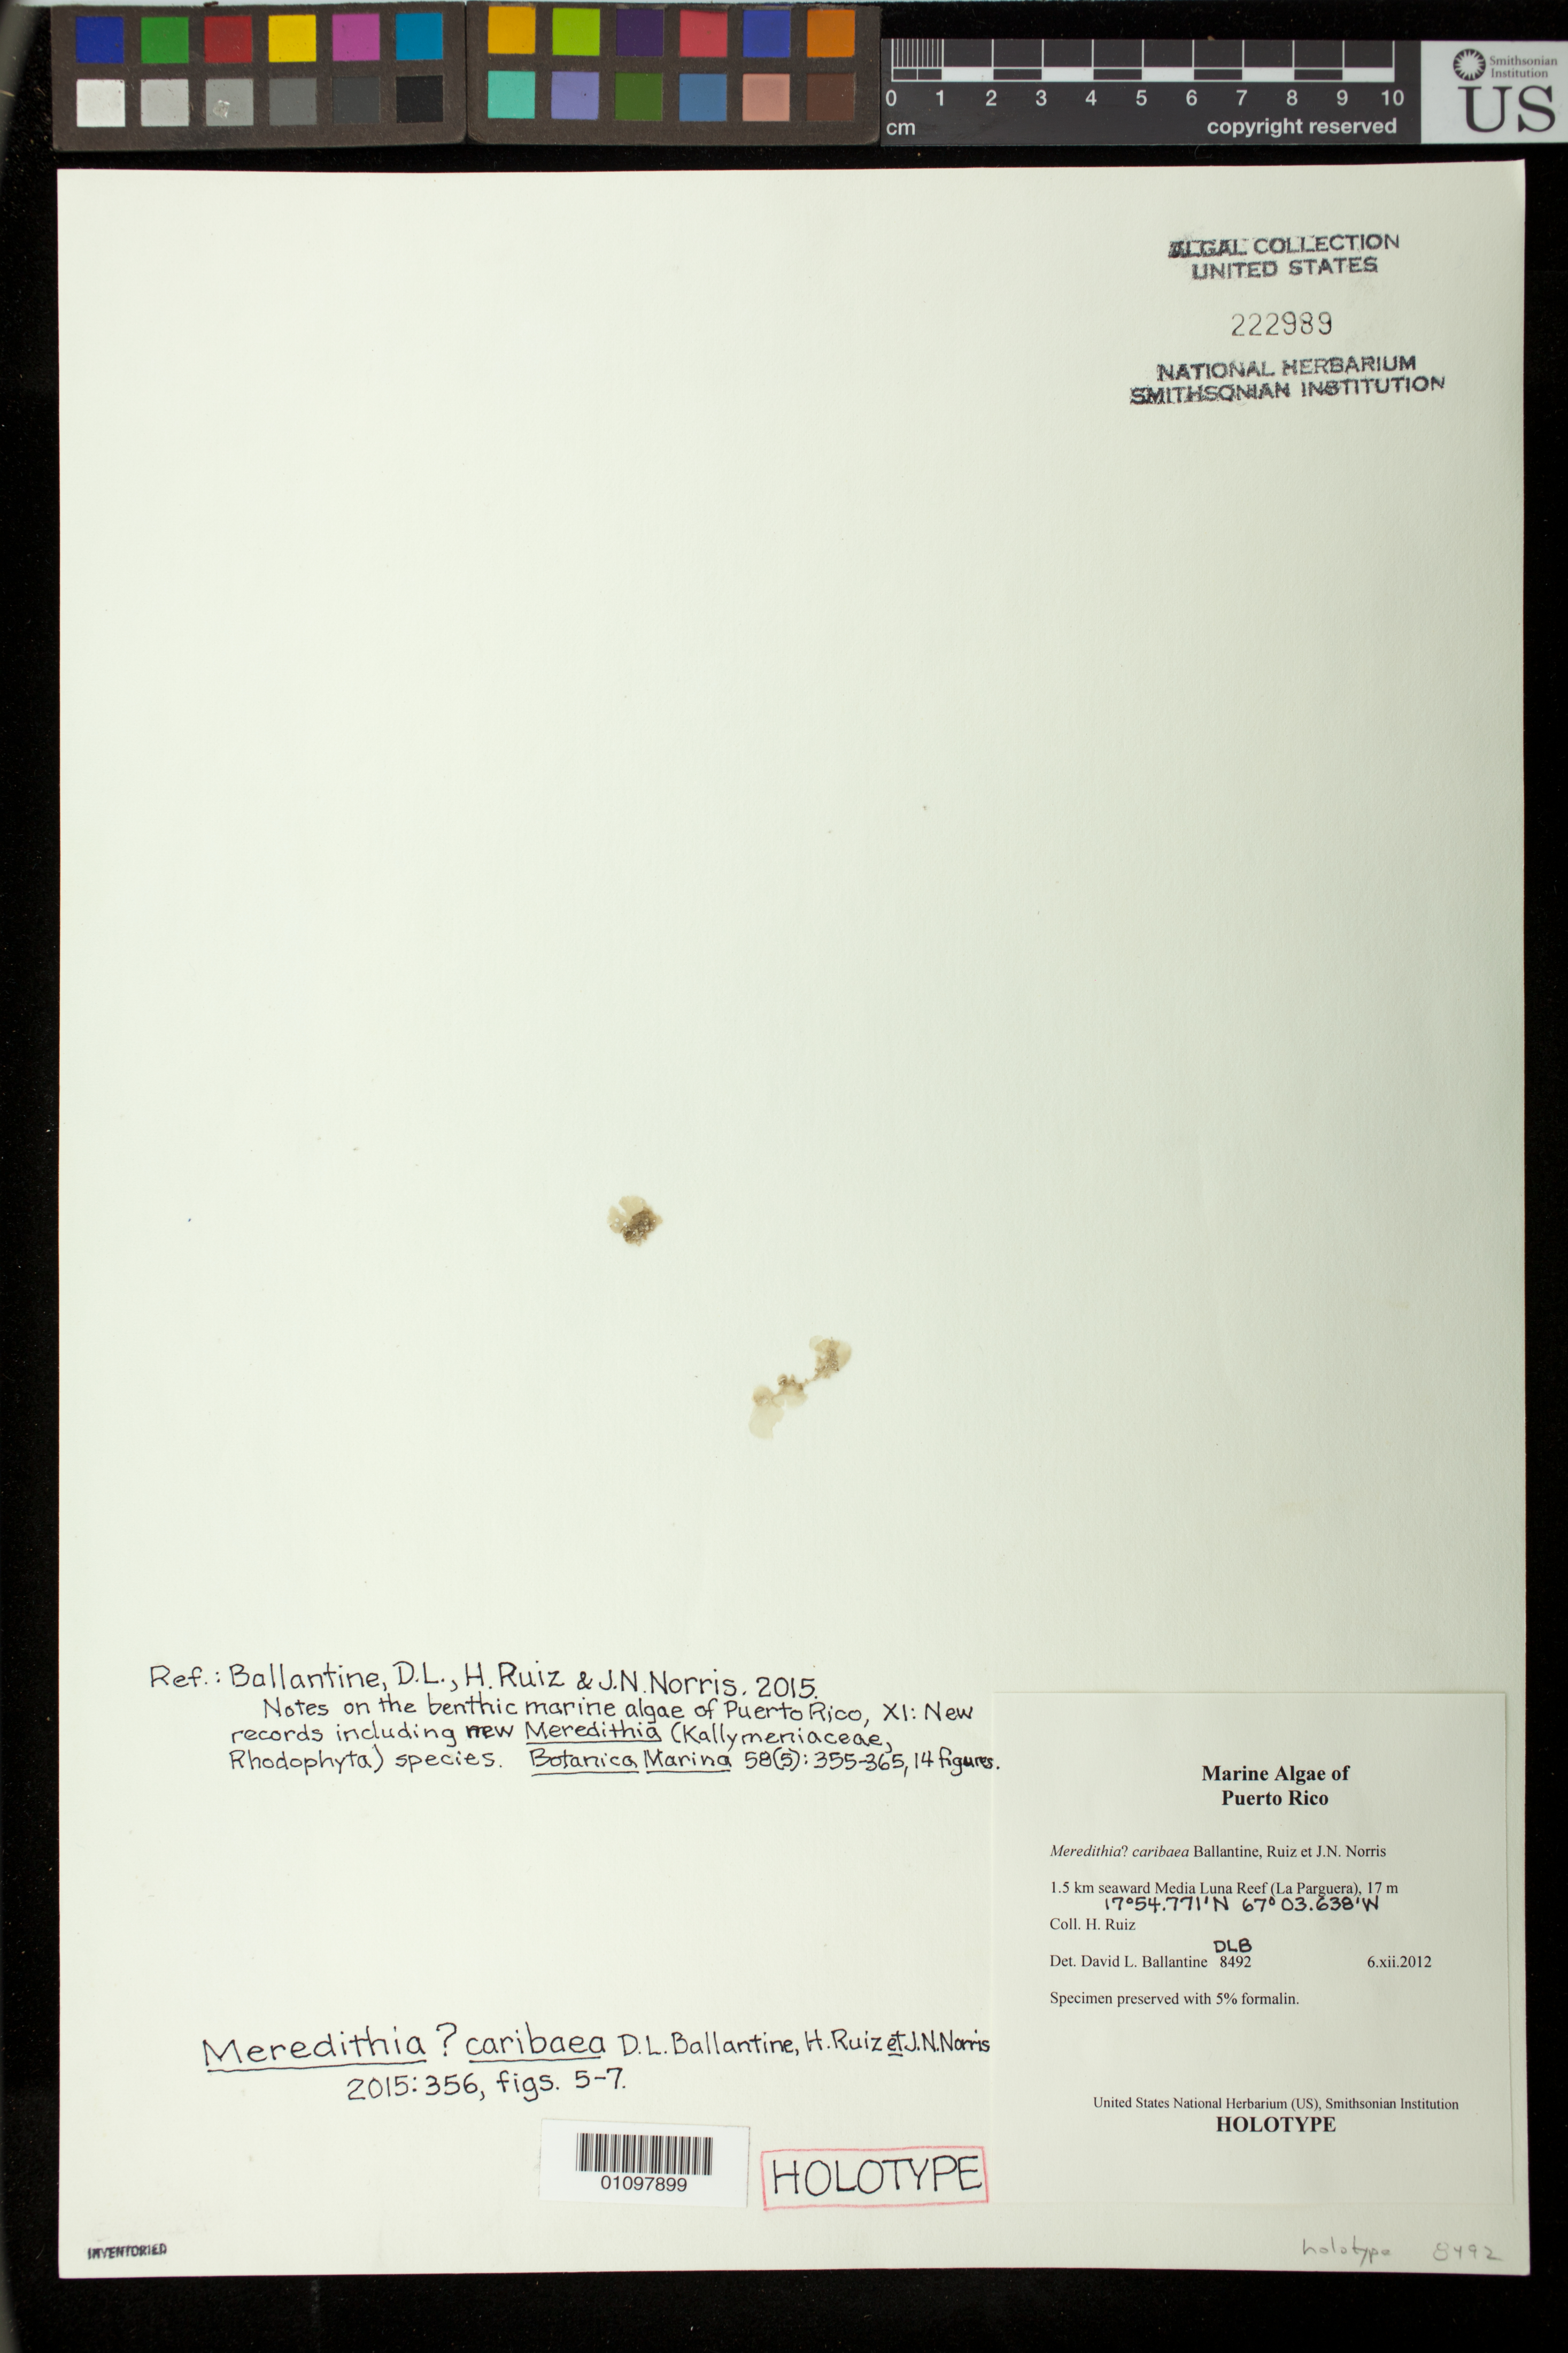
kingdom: Plantae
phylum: Rhodophyta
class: Florideophyceae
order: Gigartinales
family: Kallymeniaceae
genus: Meredithia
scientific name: Meredithia caribaea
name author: D.L. Ballant. et al.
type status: Holotype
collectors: H. Ruiz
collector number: DLB 8492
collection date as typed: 06 Dec 2012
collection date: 2012-12-06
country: Puerto Rico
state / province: Lajas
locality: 1.5 km seaward Media Luna Reef (La Parguera).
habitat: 17 m depth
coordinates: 17 54.771'N, 67 03.638'W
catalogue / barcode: US 222989